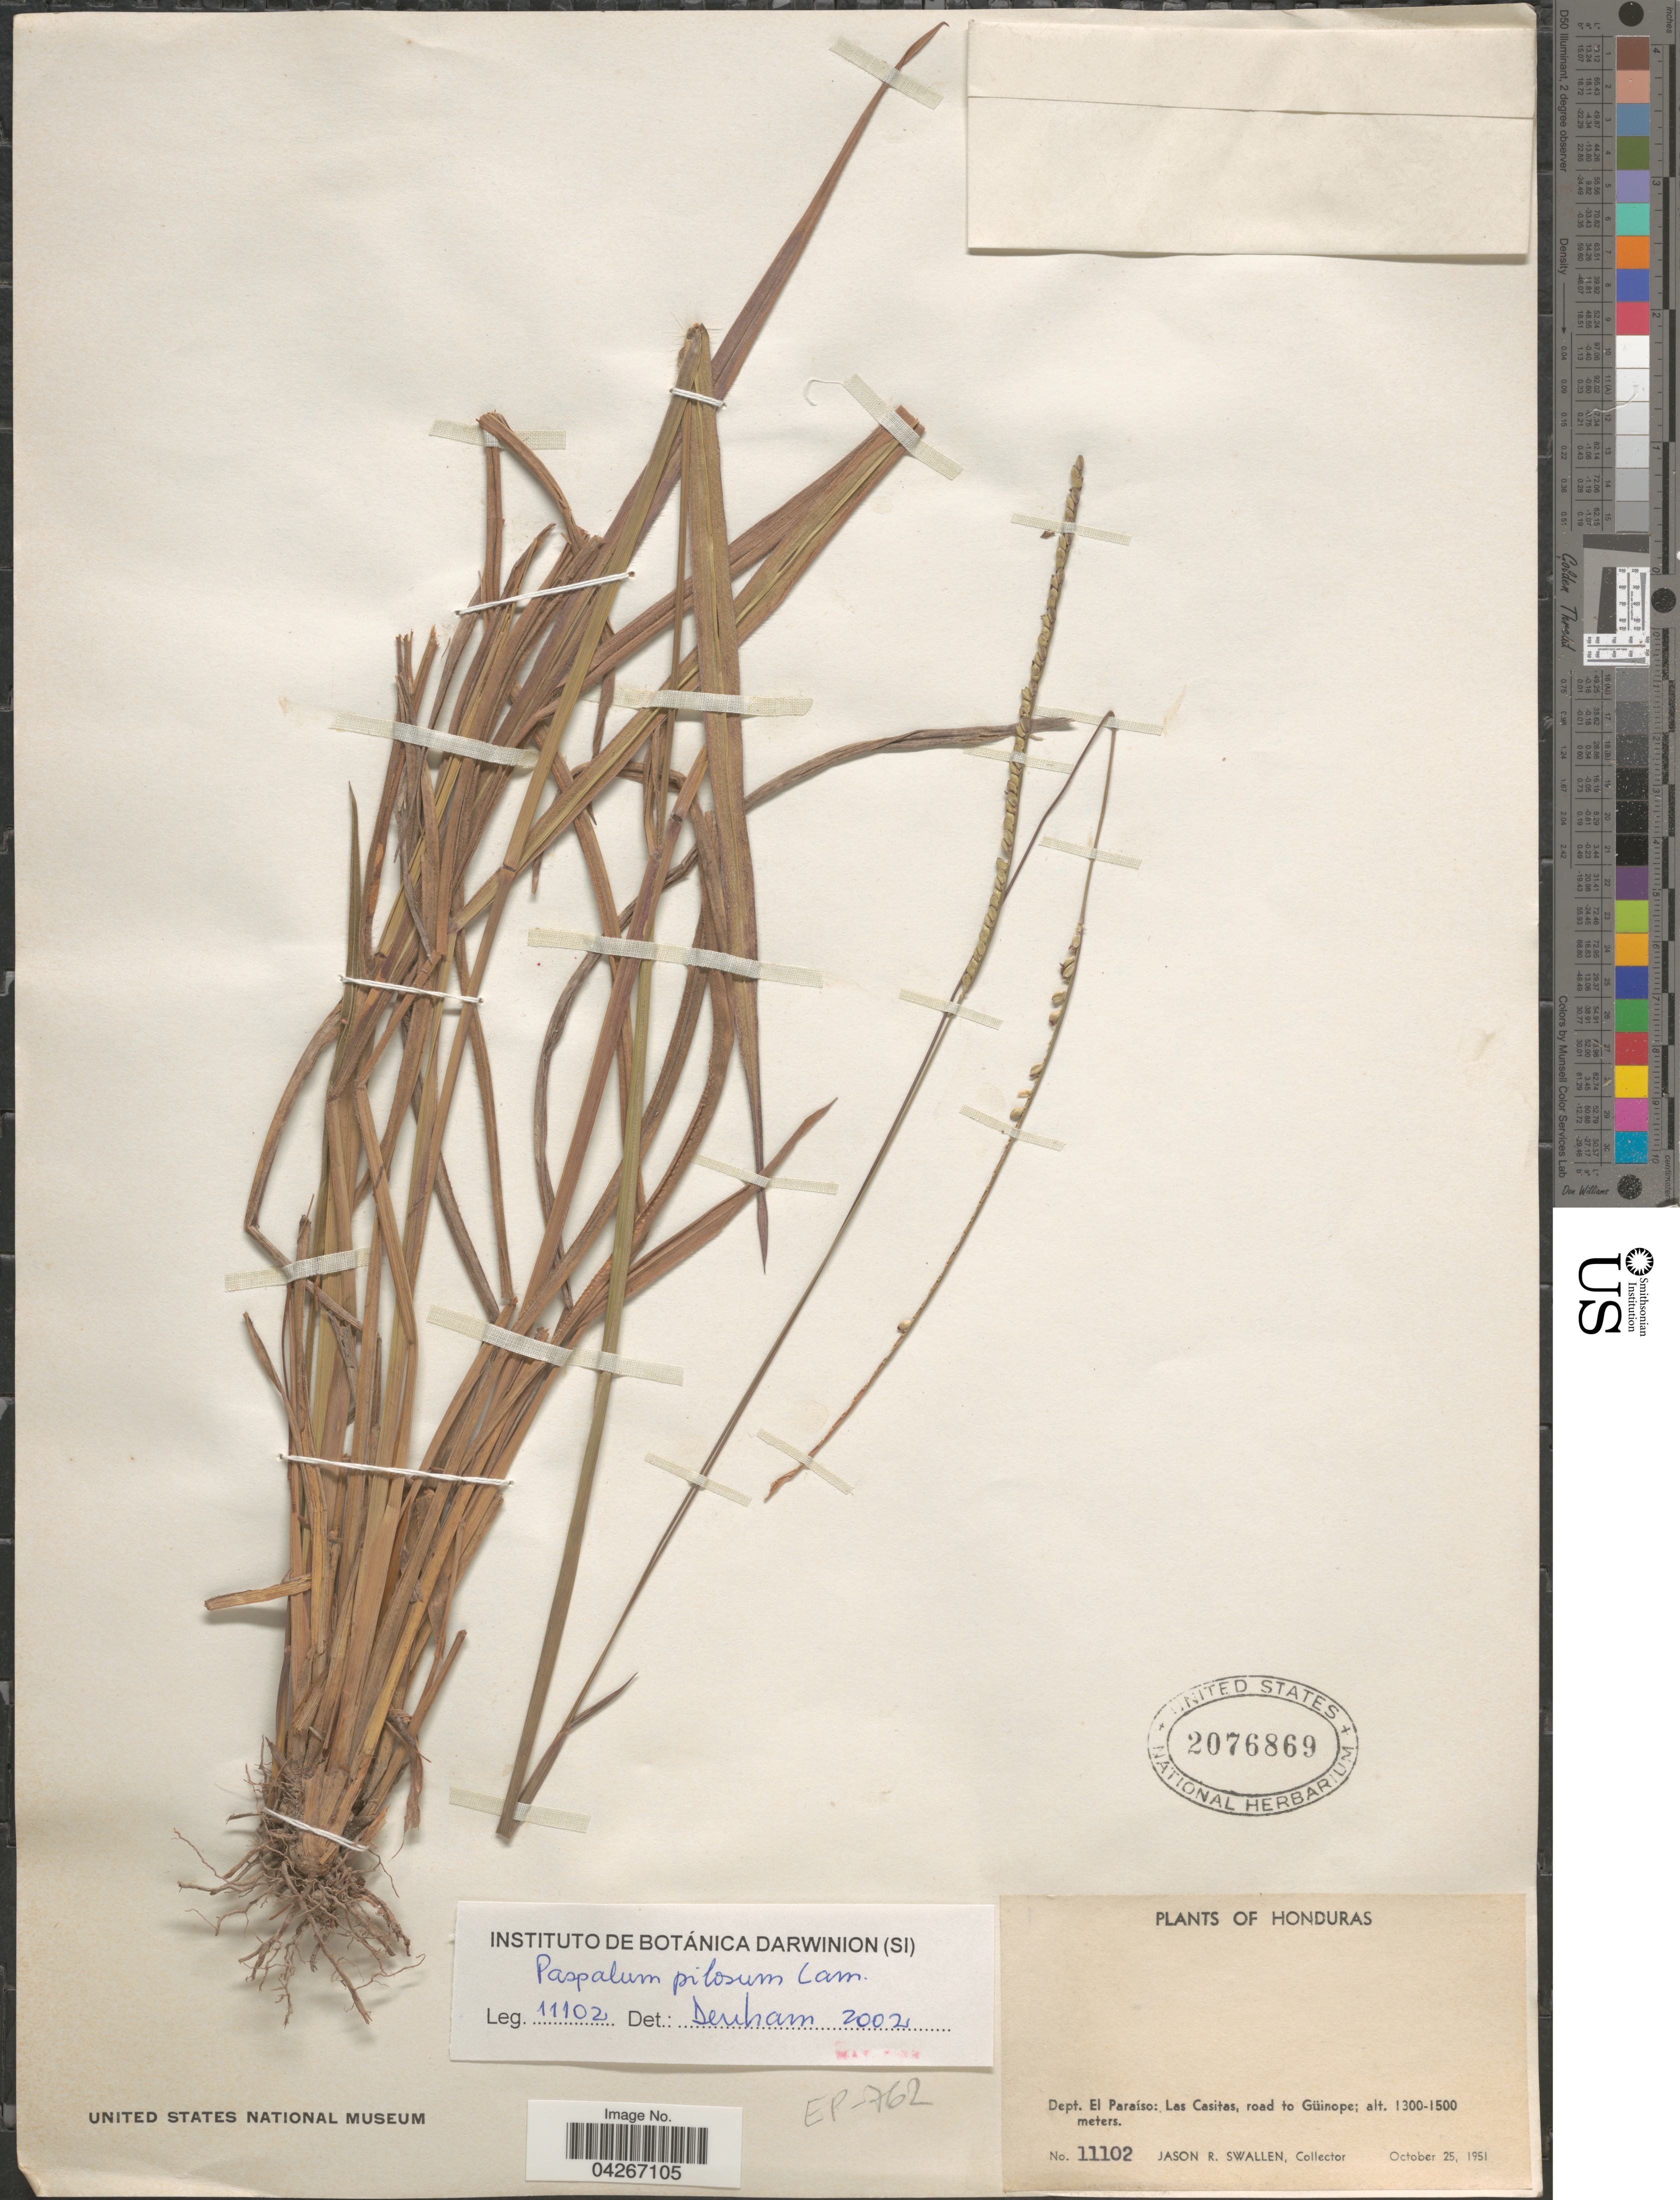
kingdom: Plantae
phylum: Tracheophyta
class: Liliopsida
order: Poales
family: Poaceae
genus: Paspalum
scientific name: Paspalum pilosum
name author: Lam.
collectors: J. R. Swallen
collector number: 11102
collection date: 1951-10-25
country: Honduras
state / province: El Paraiso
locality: Dept. El Paraíso: Las Casitas, road to Güinope.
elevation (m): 1300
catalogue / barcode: US 2076869